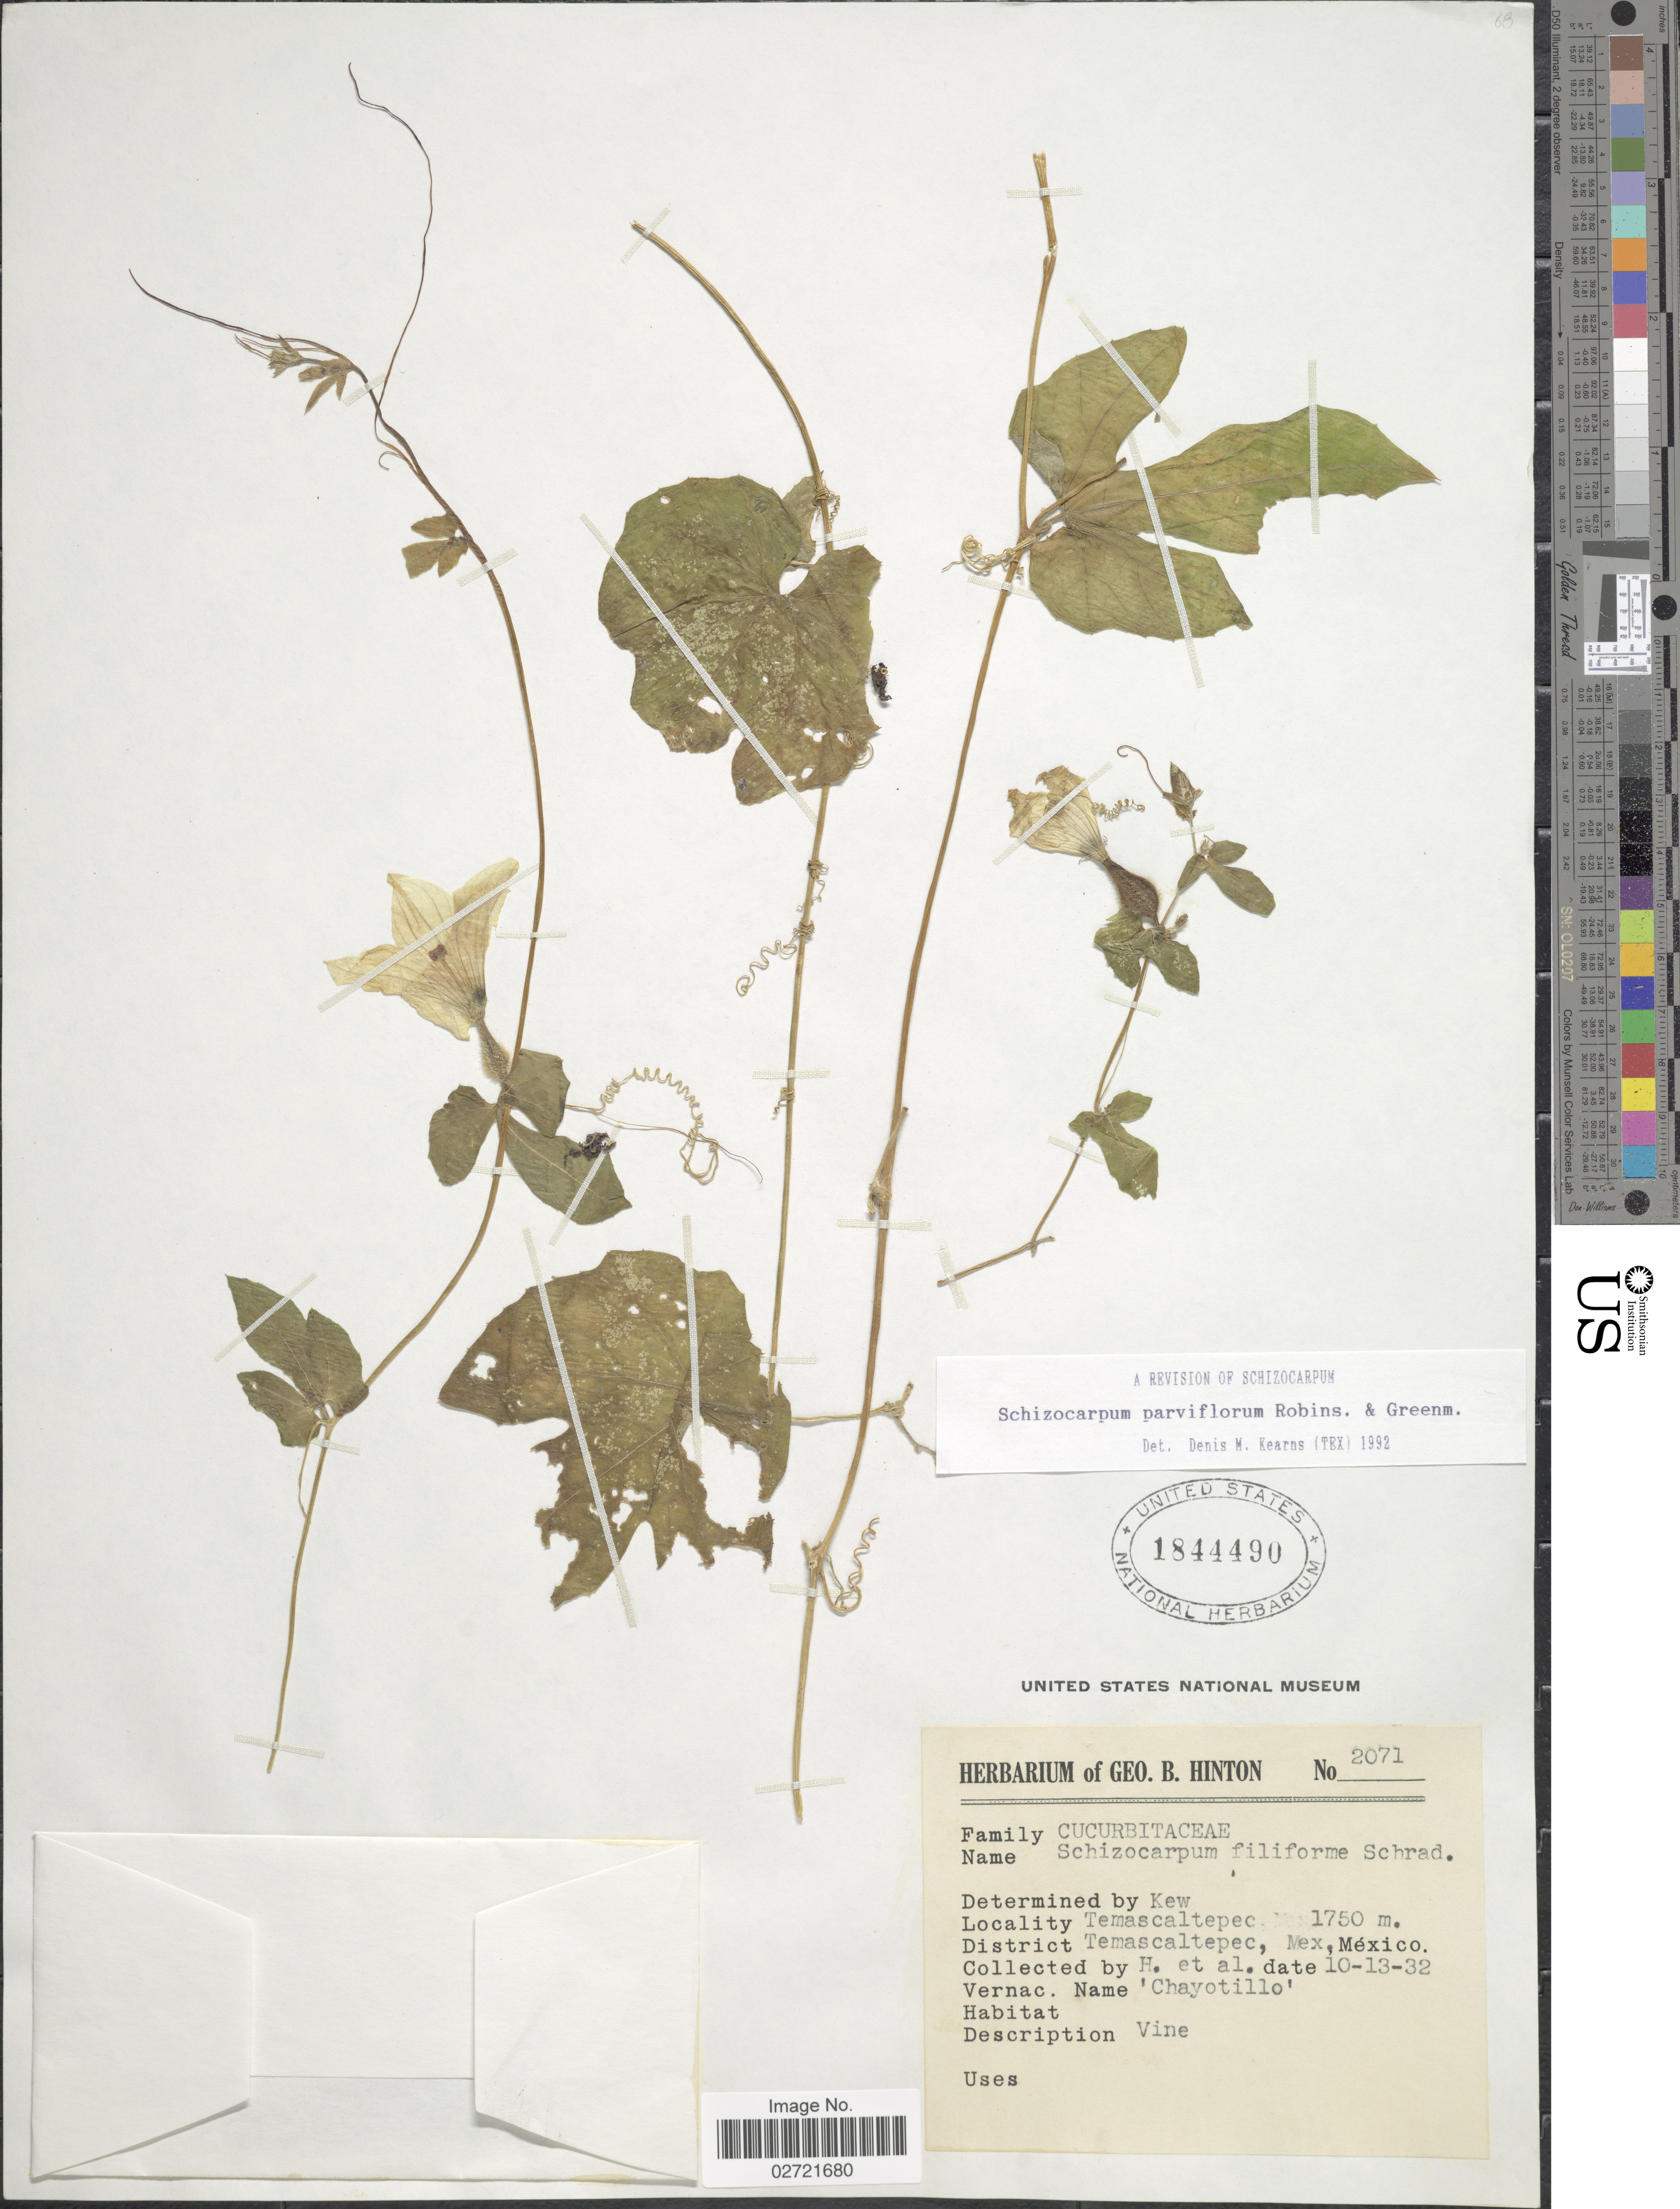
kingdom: Plantae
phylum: Tracheophyta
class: Magnoliopsida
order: Cucurbitales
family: Cucurbitaceae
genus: Schizocarpum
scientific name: Schizocarpum parviflorum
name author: B.L. Rob. & Greenm.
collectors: G. B. Hinton & et al.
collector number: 2071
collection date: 1932-10-13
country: Mexico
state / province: México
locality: Temascaltepec, District Temascaltepec, Mex., Mexico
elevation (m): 1750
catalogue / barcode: US 1844490